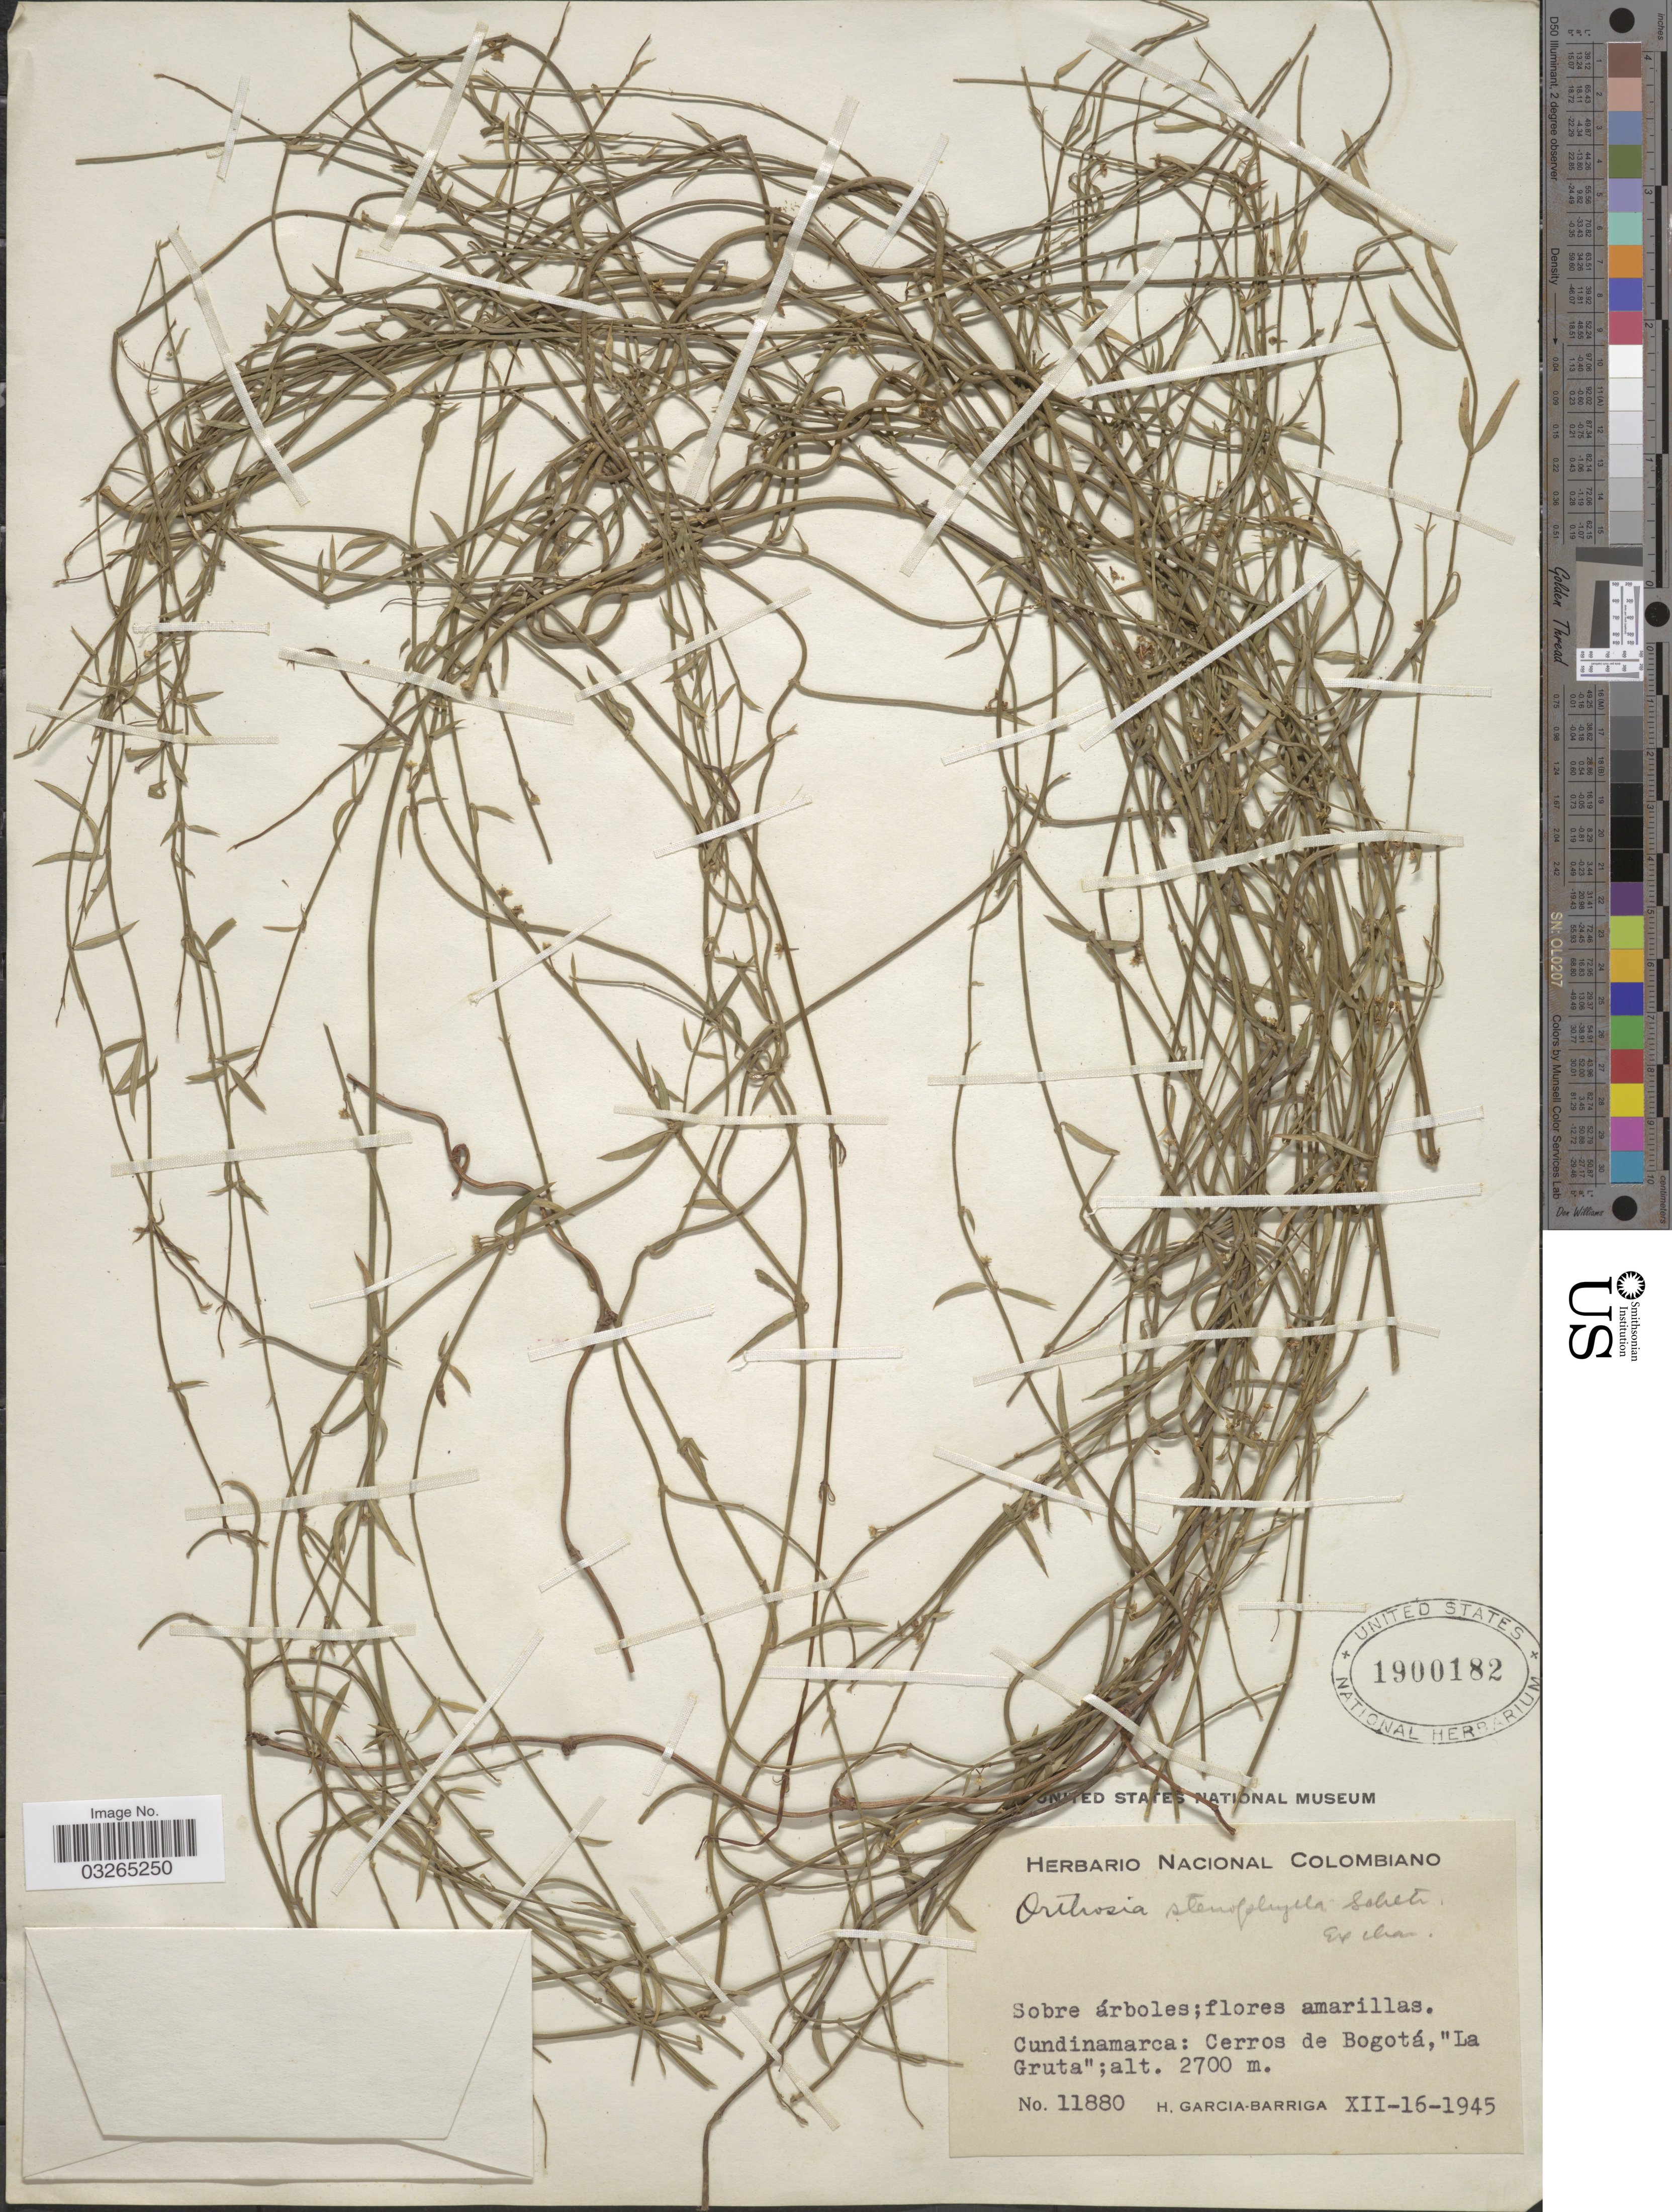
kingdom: Plantae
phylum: Tracheophyta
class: Magnoliopsida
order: Gentianales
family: Apocynaceae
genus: Orthosia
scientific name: Orthosia stenophylla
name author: Schltr.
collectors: H. García Barriga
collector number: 11880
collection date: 1945-12-16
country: Colombia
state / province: Cundinamarca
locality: Cerros de Bogotá, "La Gruta".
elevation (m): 2700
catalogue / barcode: US 1900182